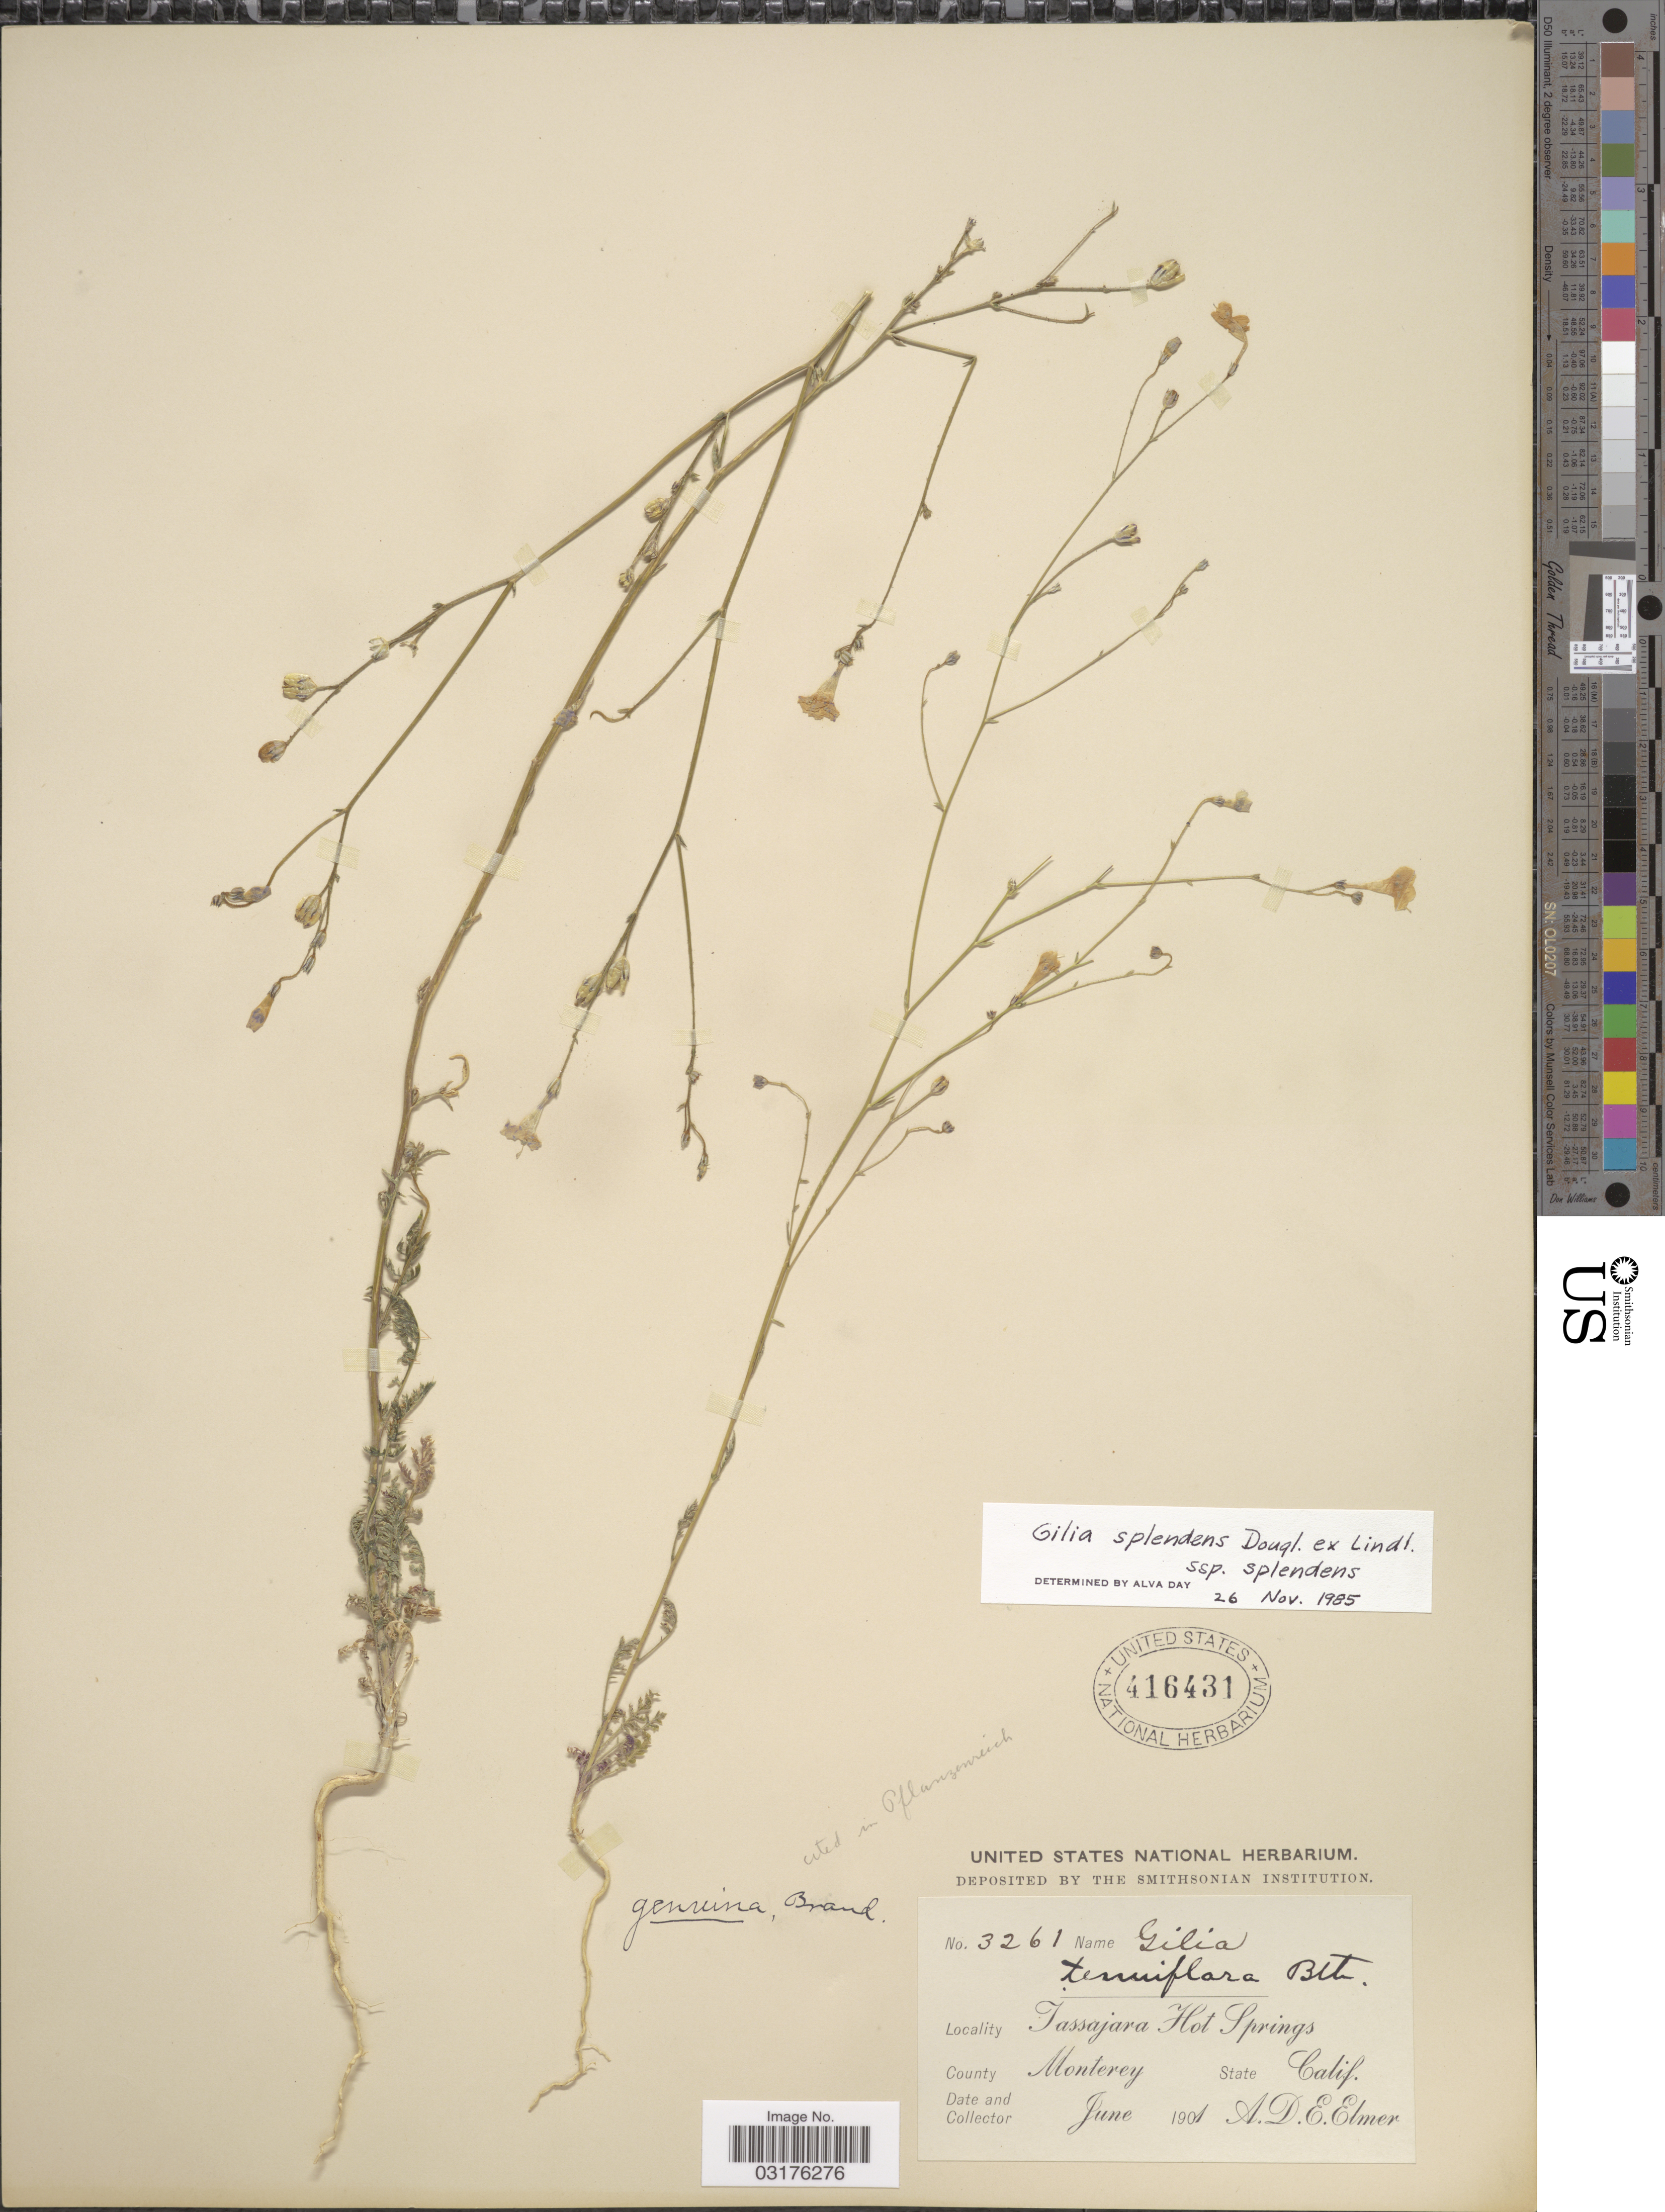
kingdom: Plantae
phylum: Tracheophyta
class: Magnoliopsida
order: Ericales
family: Polemoniaceae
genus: Saltugilia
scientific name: Saltugilia splendens subsp. splendens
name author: (Douglas ex H. Mason & A.D. Grant) L.A. Johnson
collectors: A. D. E. Elmer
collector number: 3261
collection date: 1901-06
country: United States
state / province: California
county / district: Monterey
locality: Tassajara Hot Springs, County Monterey, State Calif.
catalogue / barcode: US 416431